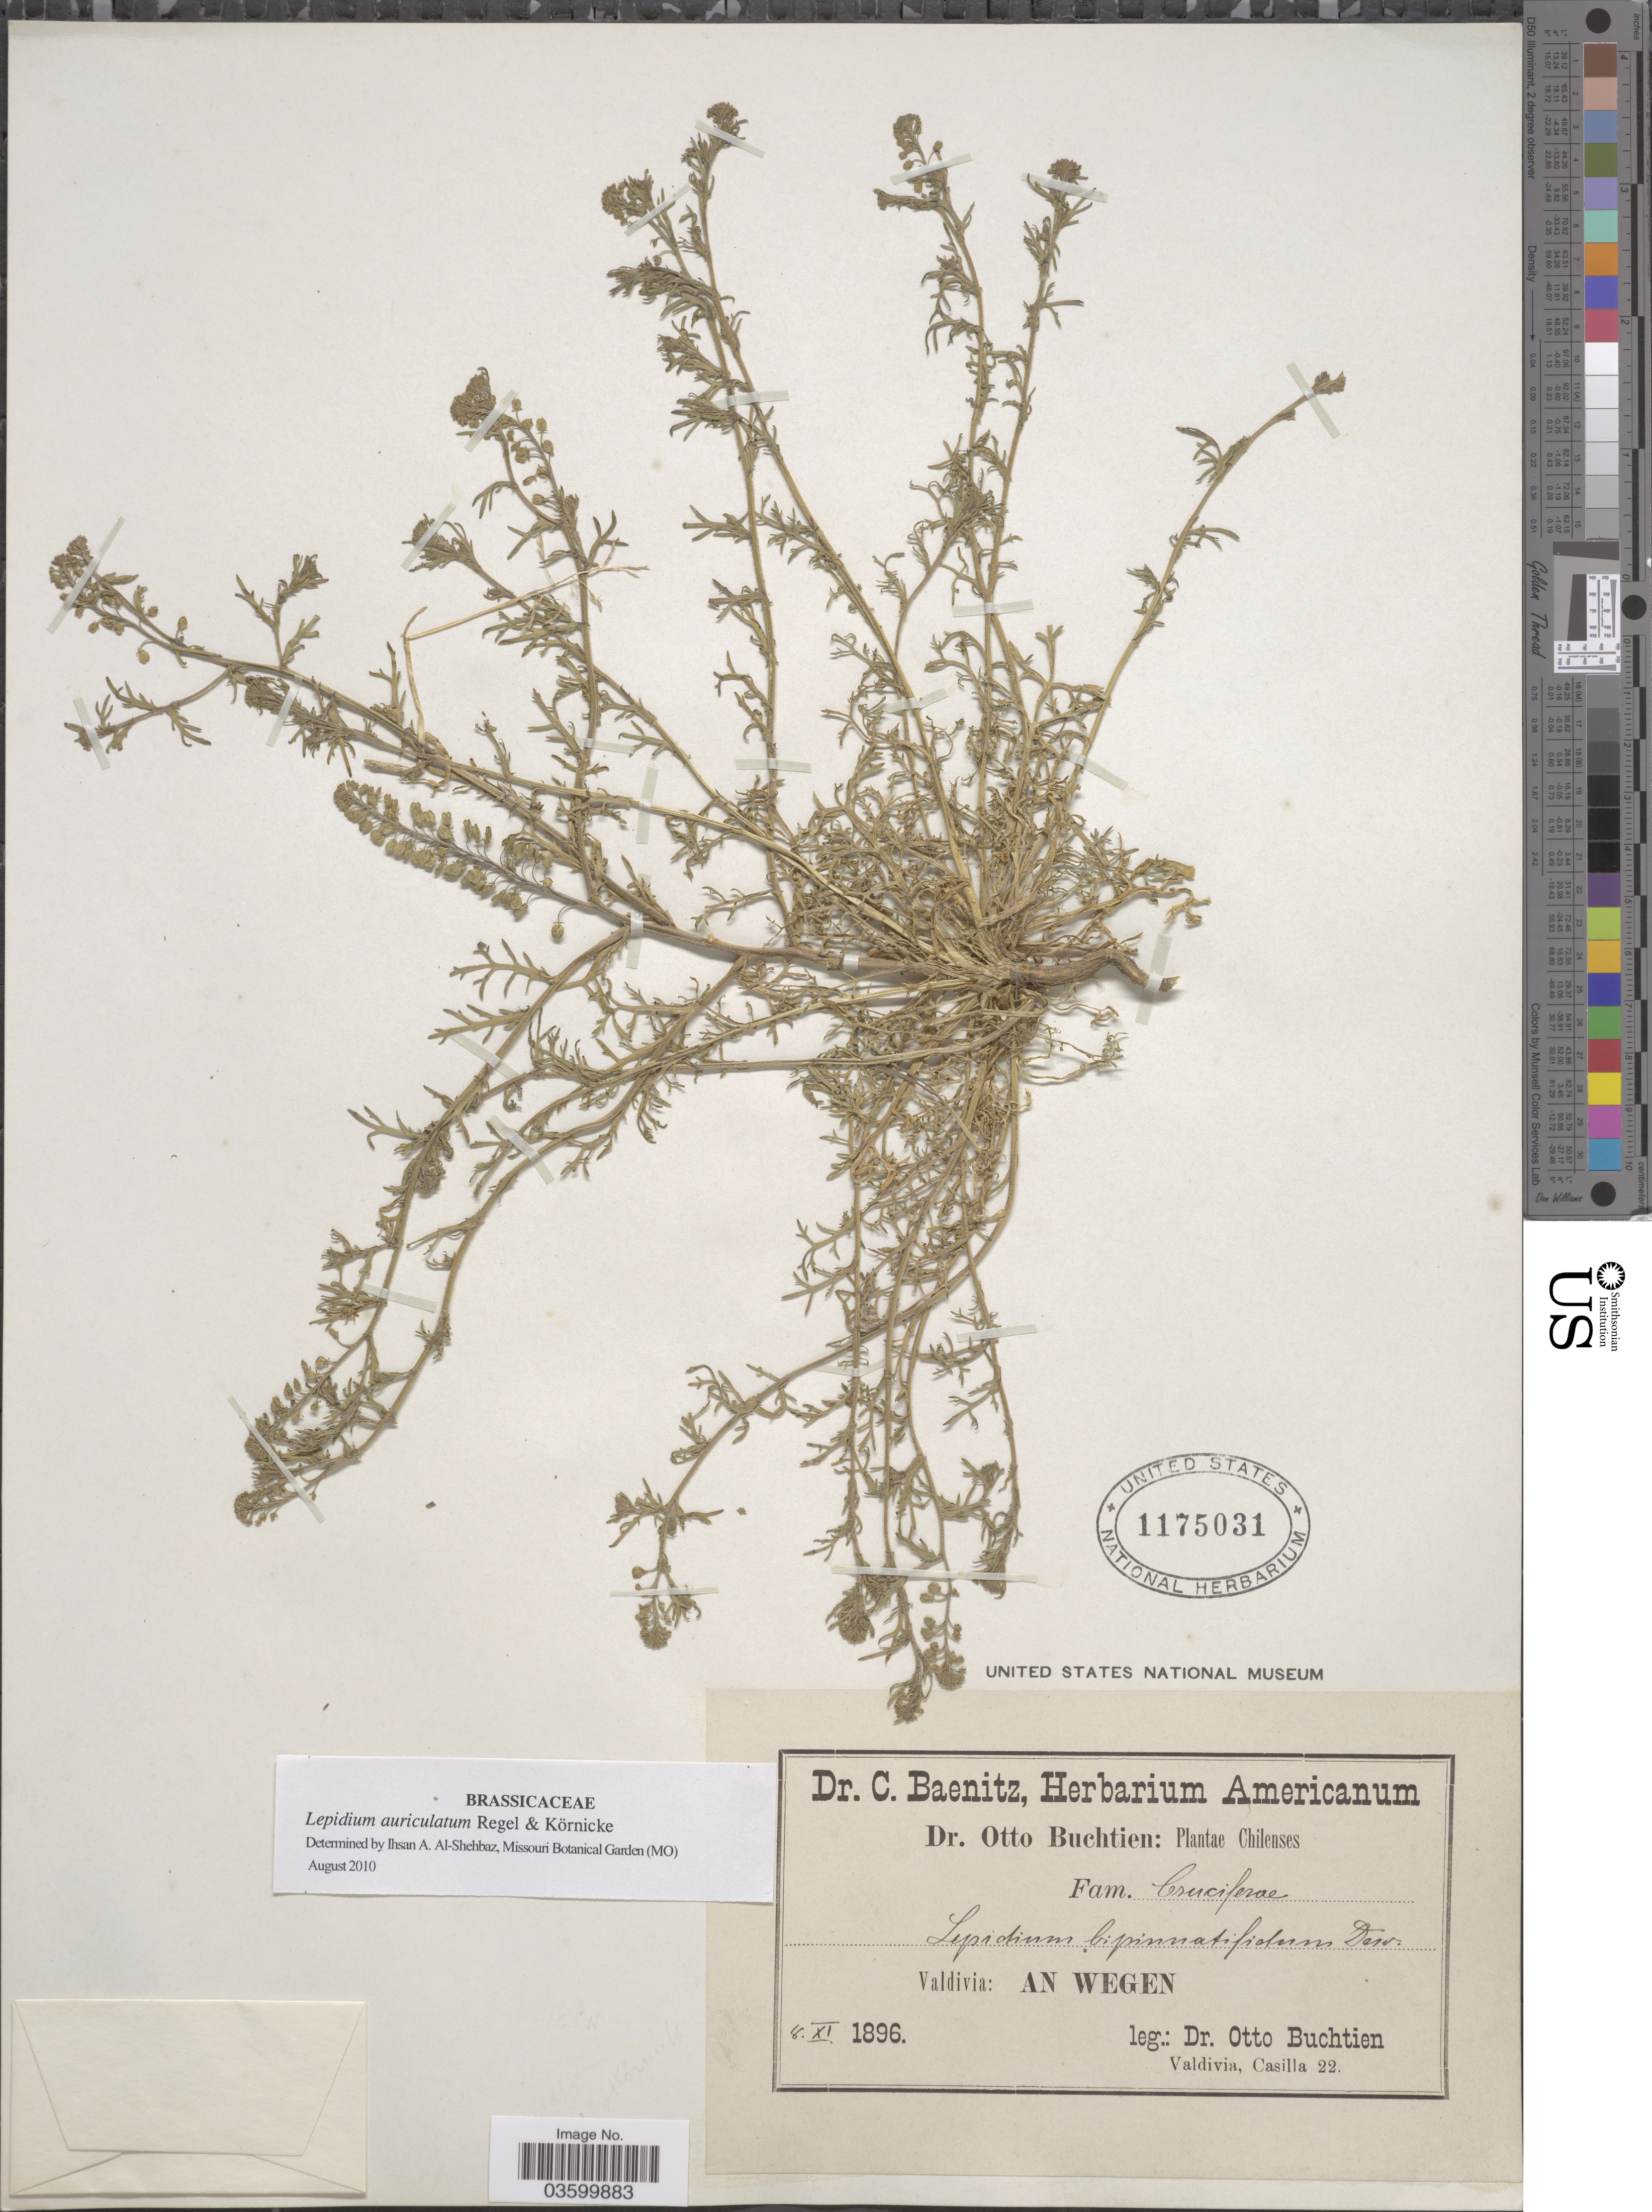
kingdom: Plantae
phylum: Tracheophyta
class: Magnoliopsida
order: Brassicales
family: Brassicaceae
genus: Lepidium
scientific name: Lepidium auriculatum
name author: Regel & Körn.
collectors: O. Buchtien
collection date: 1896-11-08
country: Chile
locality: Valdivia.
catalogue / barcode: US 1175031